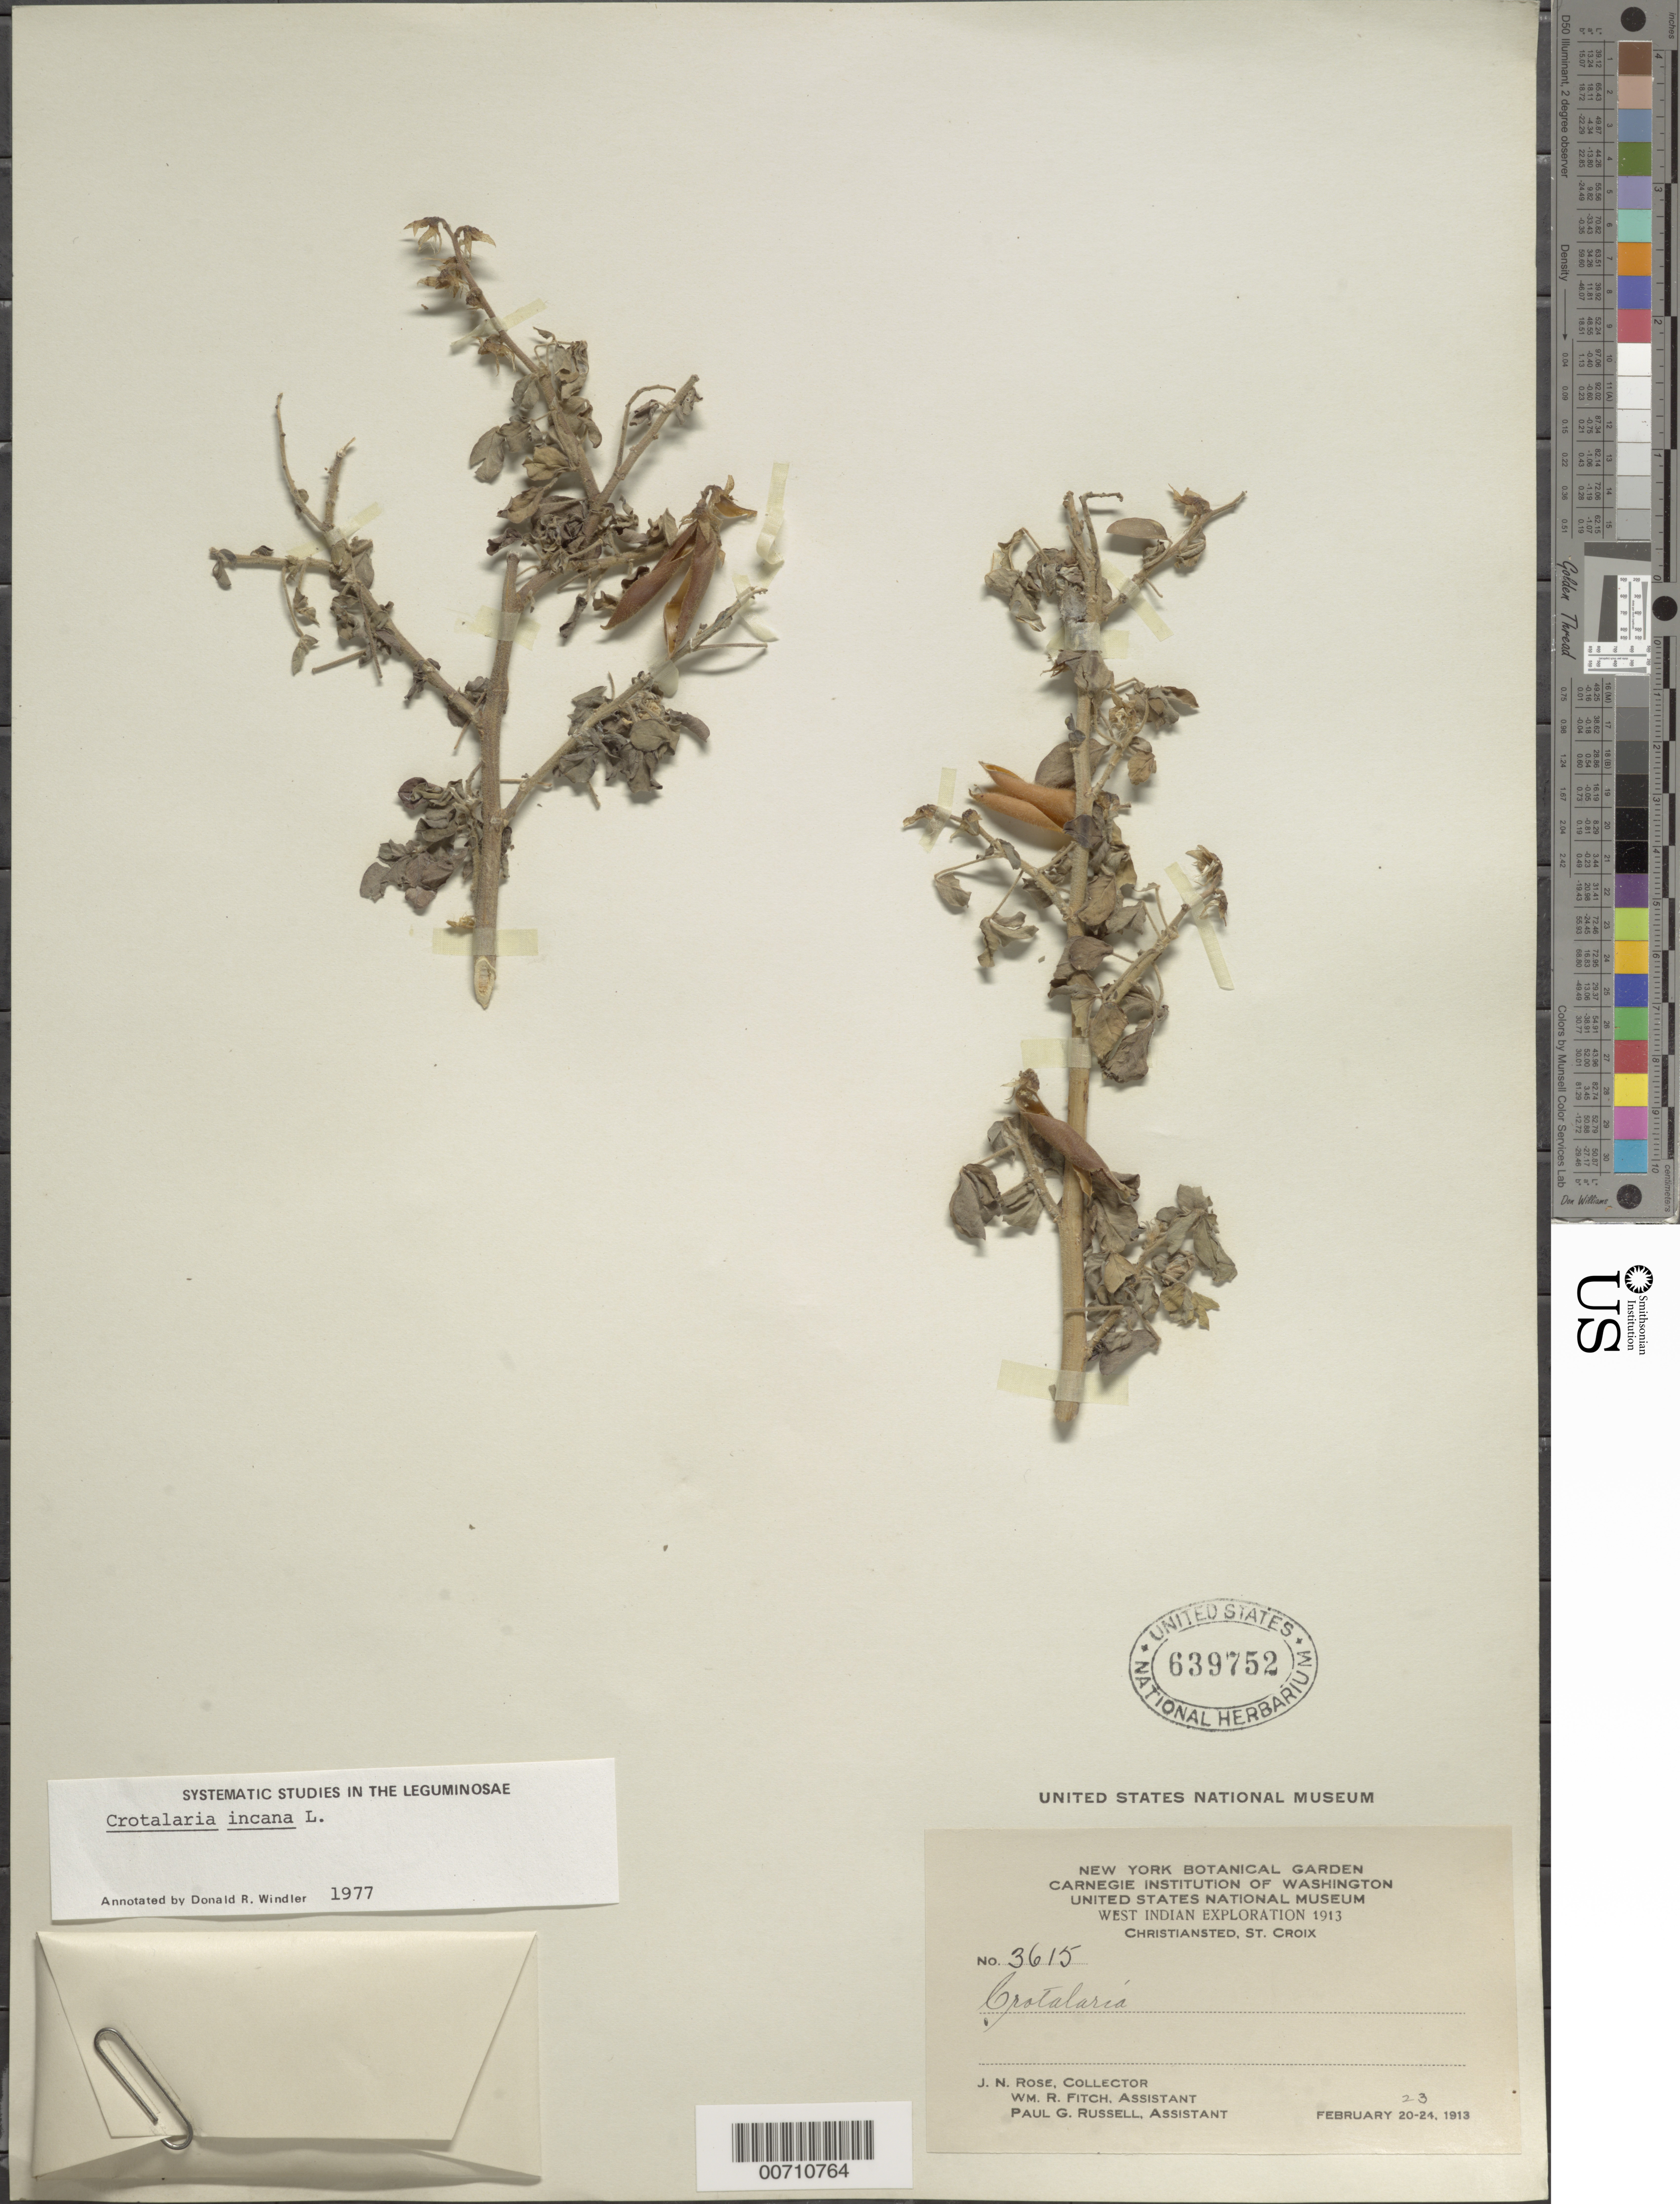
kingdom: Plantae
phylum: Tracheophyta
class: Magnoliopsida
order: Fabales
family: Fabaceae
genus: Crotalaria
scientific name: Crotalaria incana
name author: L.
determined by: Windler, D. R.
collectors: J. N. Rose, W. R. Fitch & P. G. Russell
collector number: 3615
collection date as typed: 23 Feb 1913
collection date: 1913-02-23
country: U.S. Virgin Islands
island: St. Croix Island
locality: Christiansted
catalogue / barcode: US 639752